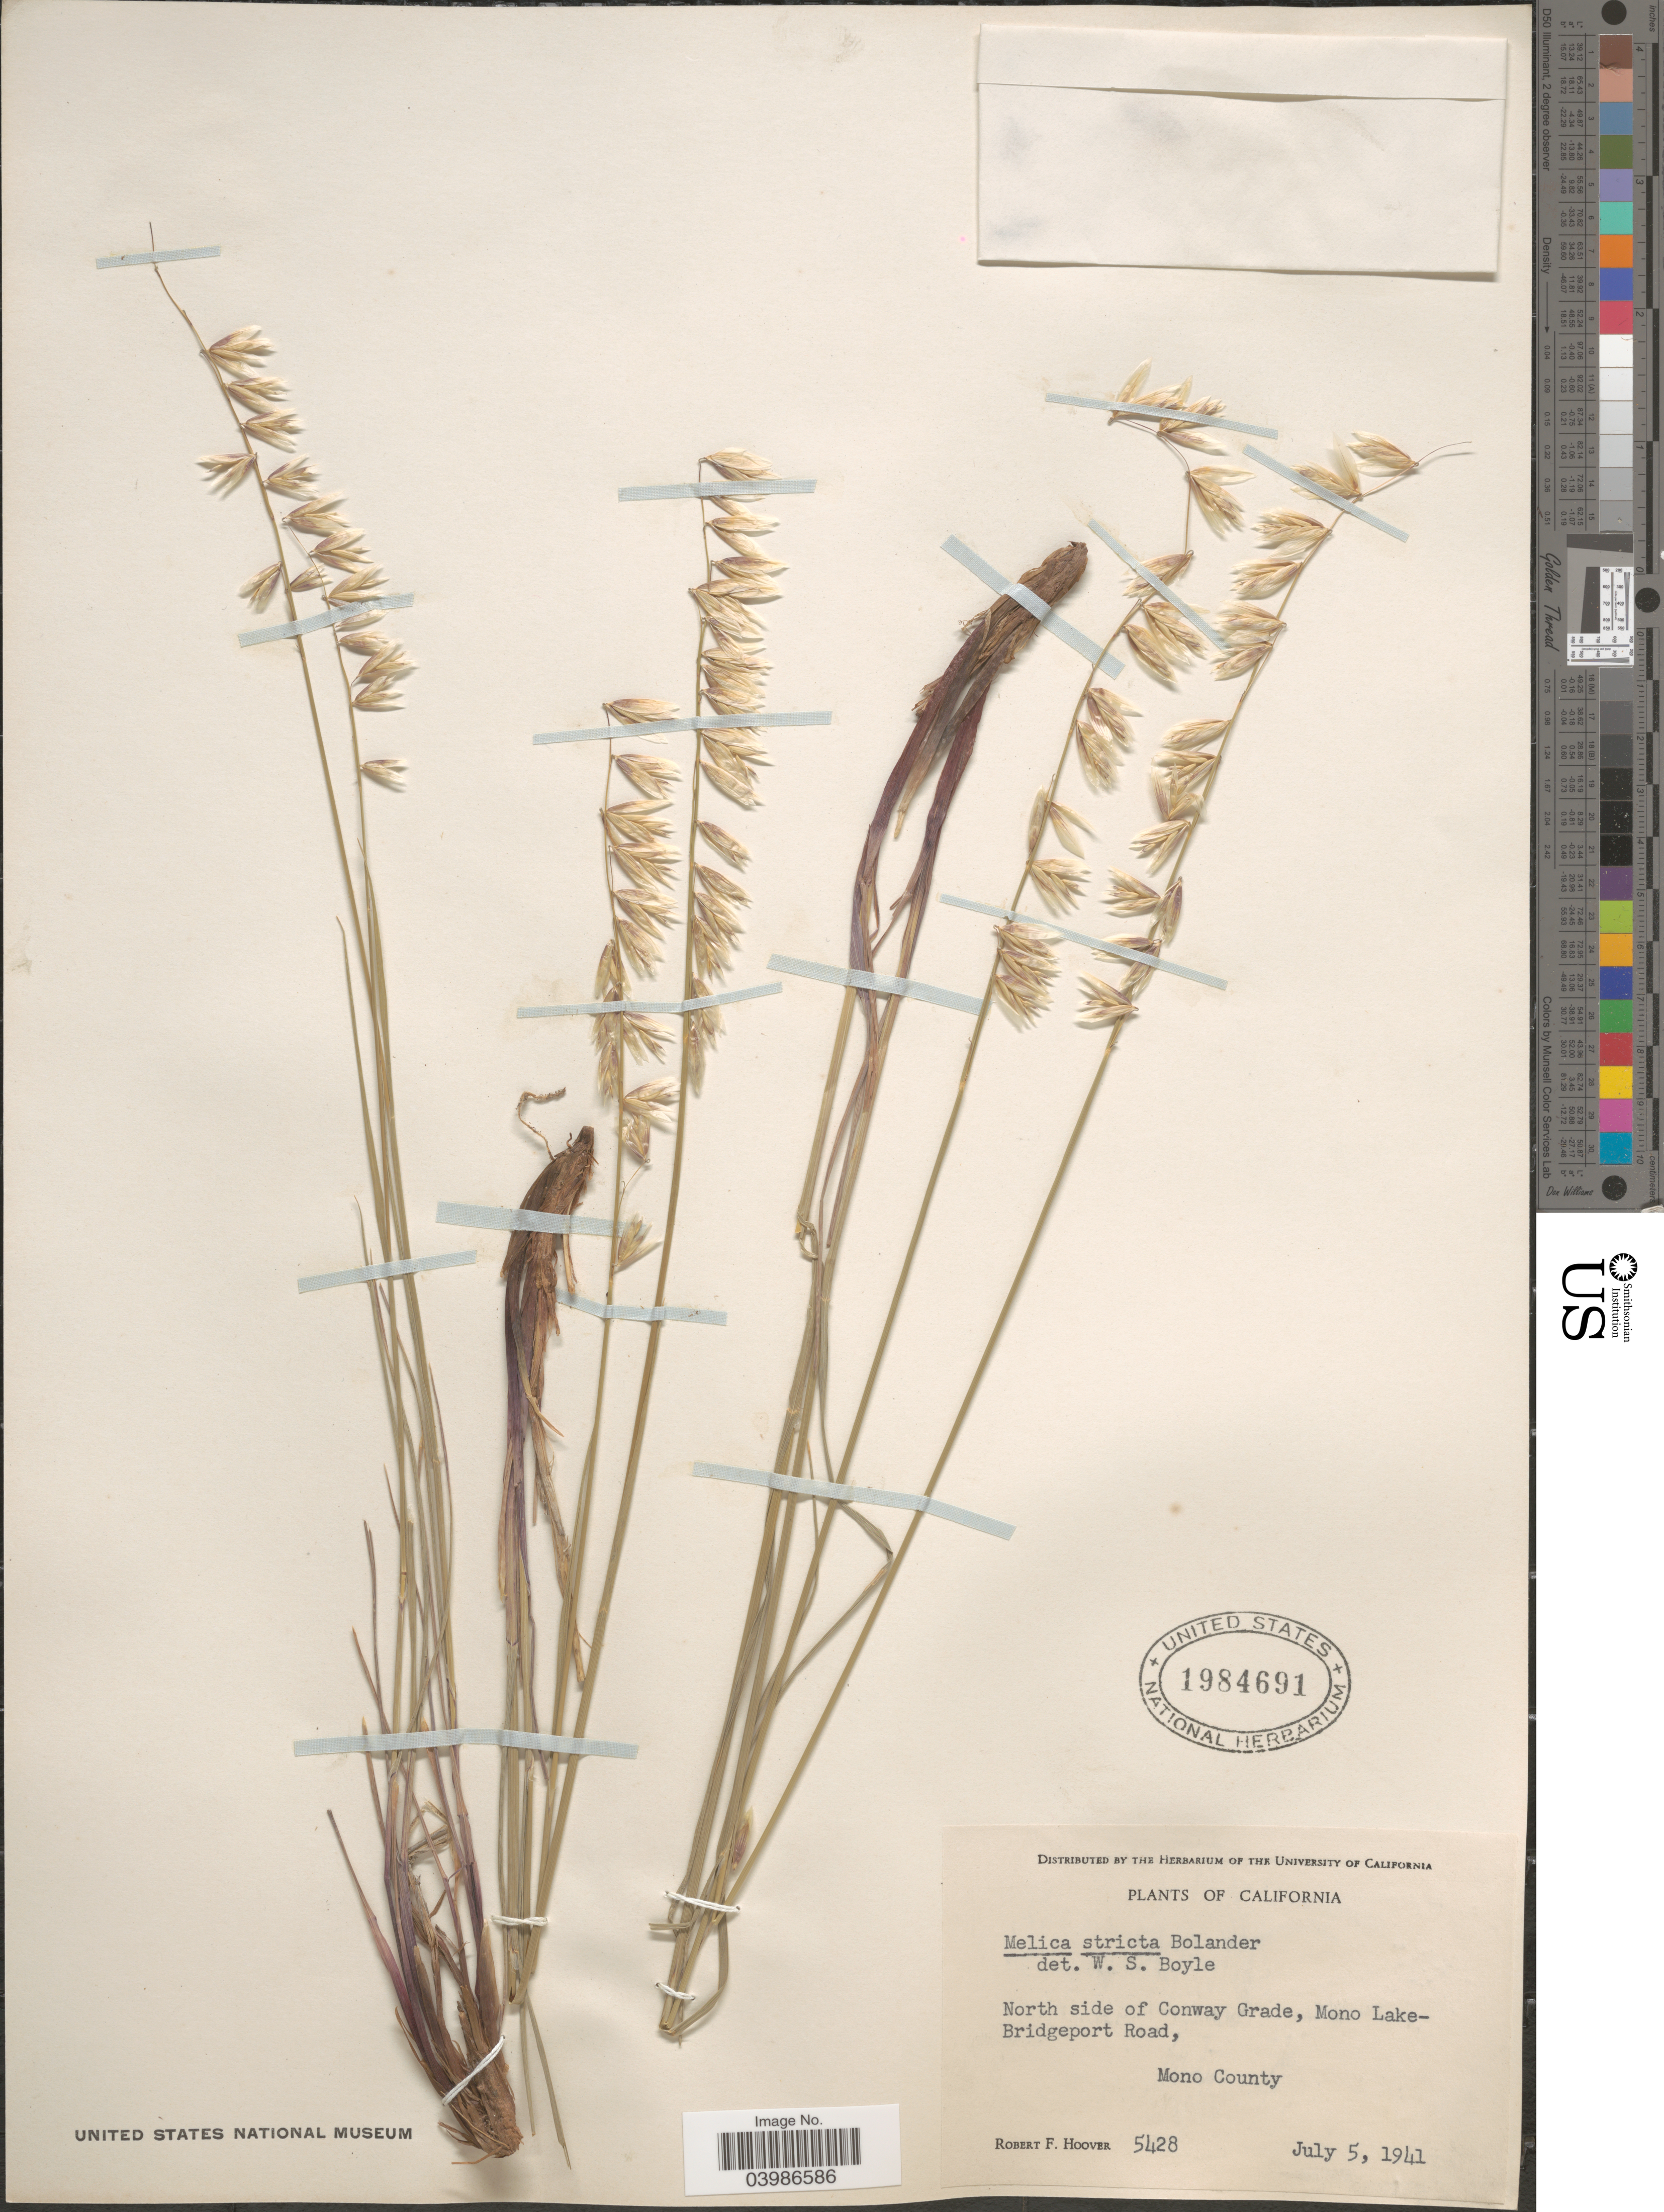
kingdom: Plantae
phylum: Tracheophyta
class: Liliopsida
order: Poales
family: Poaceae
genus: Melica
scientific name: Melica stricta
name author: Bol.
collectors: R. F. Hoover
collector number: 5428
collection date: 1941-07-05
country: United States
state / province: California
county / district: Mono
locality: North side of Conway Grade, Mono Lake-Bridgeport Road, Mono County.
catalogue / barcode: US 1984691